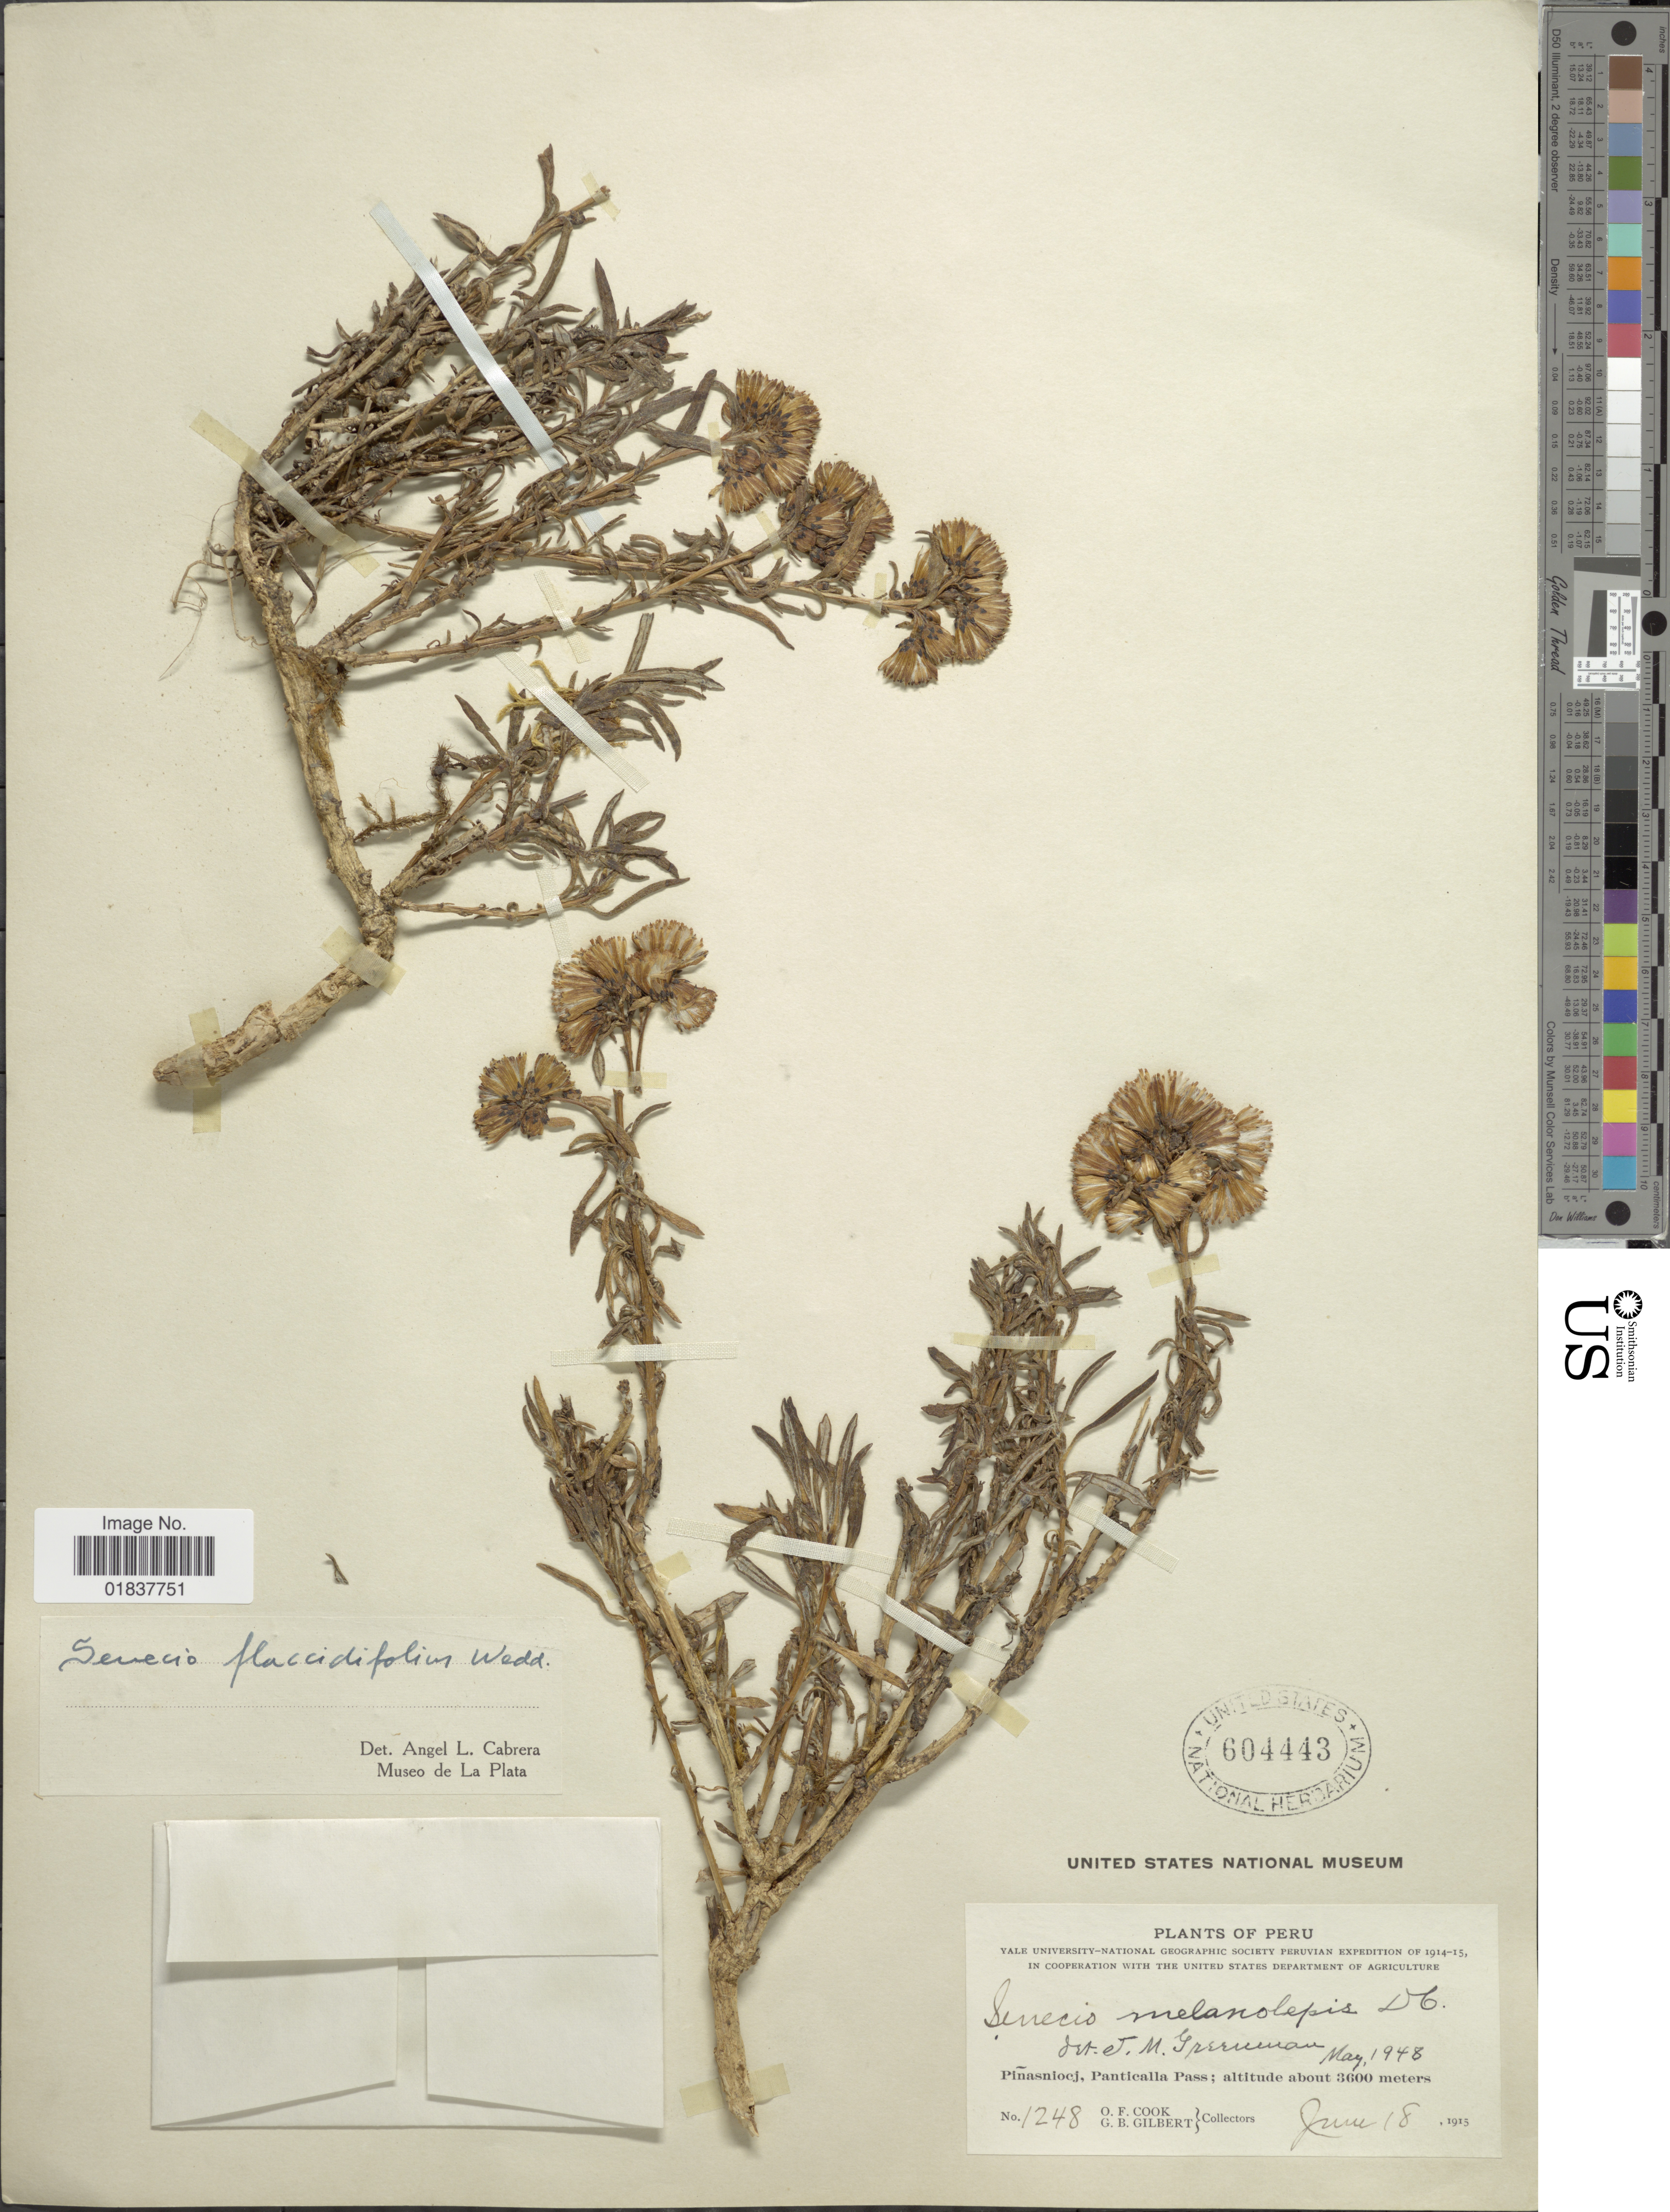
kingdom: Plantae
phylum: Tracheophyta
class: Magnoliopsida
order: Asterales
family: Asteraceae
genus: Senecio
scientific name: Senecio flaccidifolius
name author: Wedd.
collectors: O. F. Cook & G. B. Gilbert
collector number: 1248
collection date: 1915-06-18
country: Peru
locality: Pinasniocj, Panticalla Pass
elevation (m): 3600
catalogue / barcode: US 604443